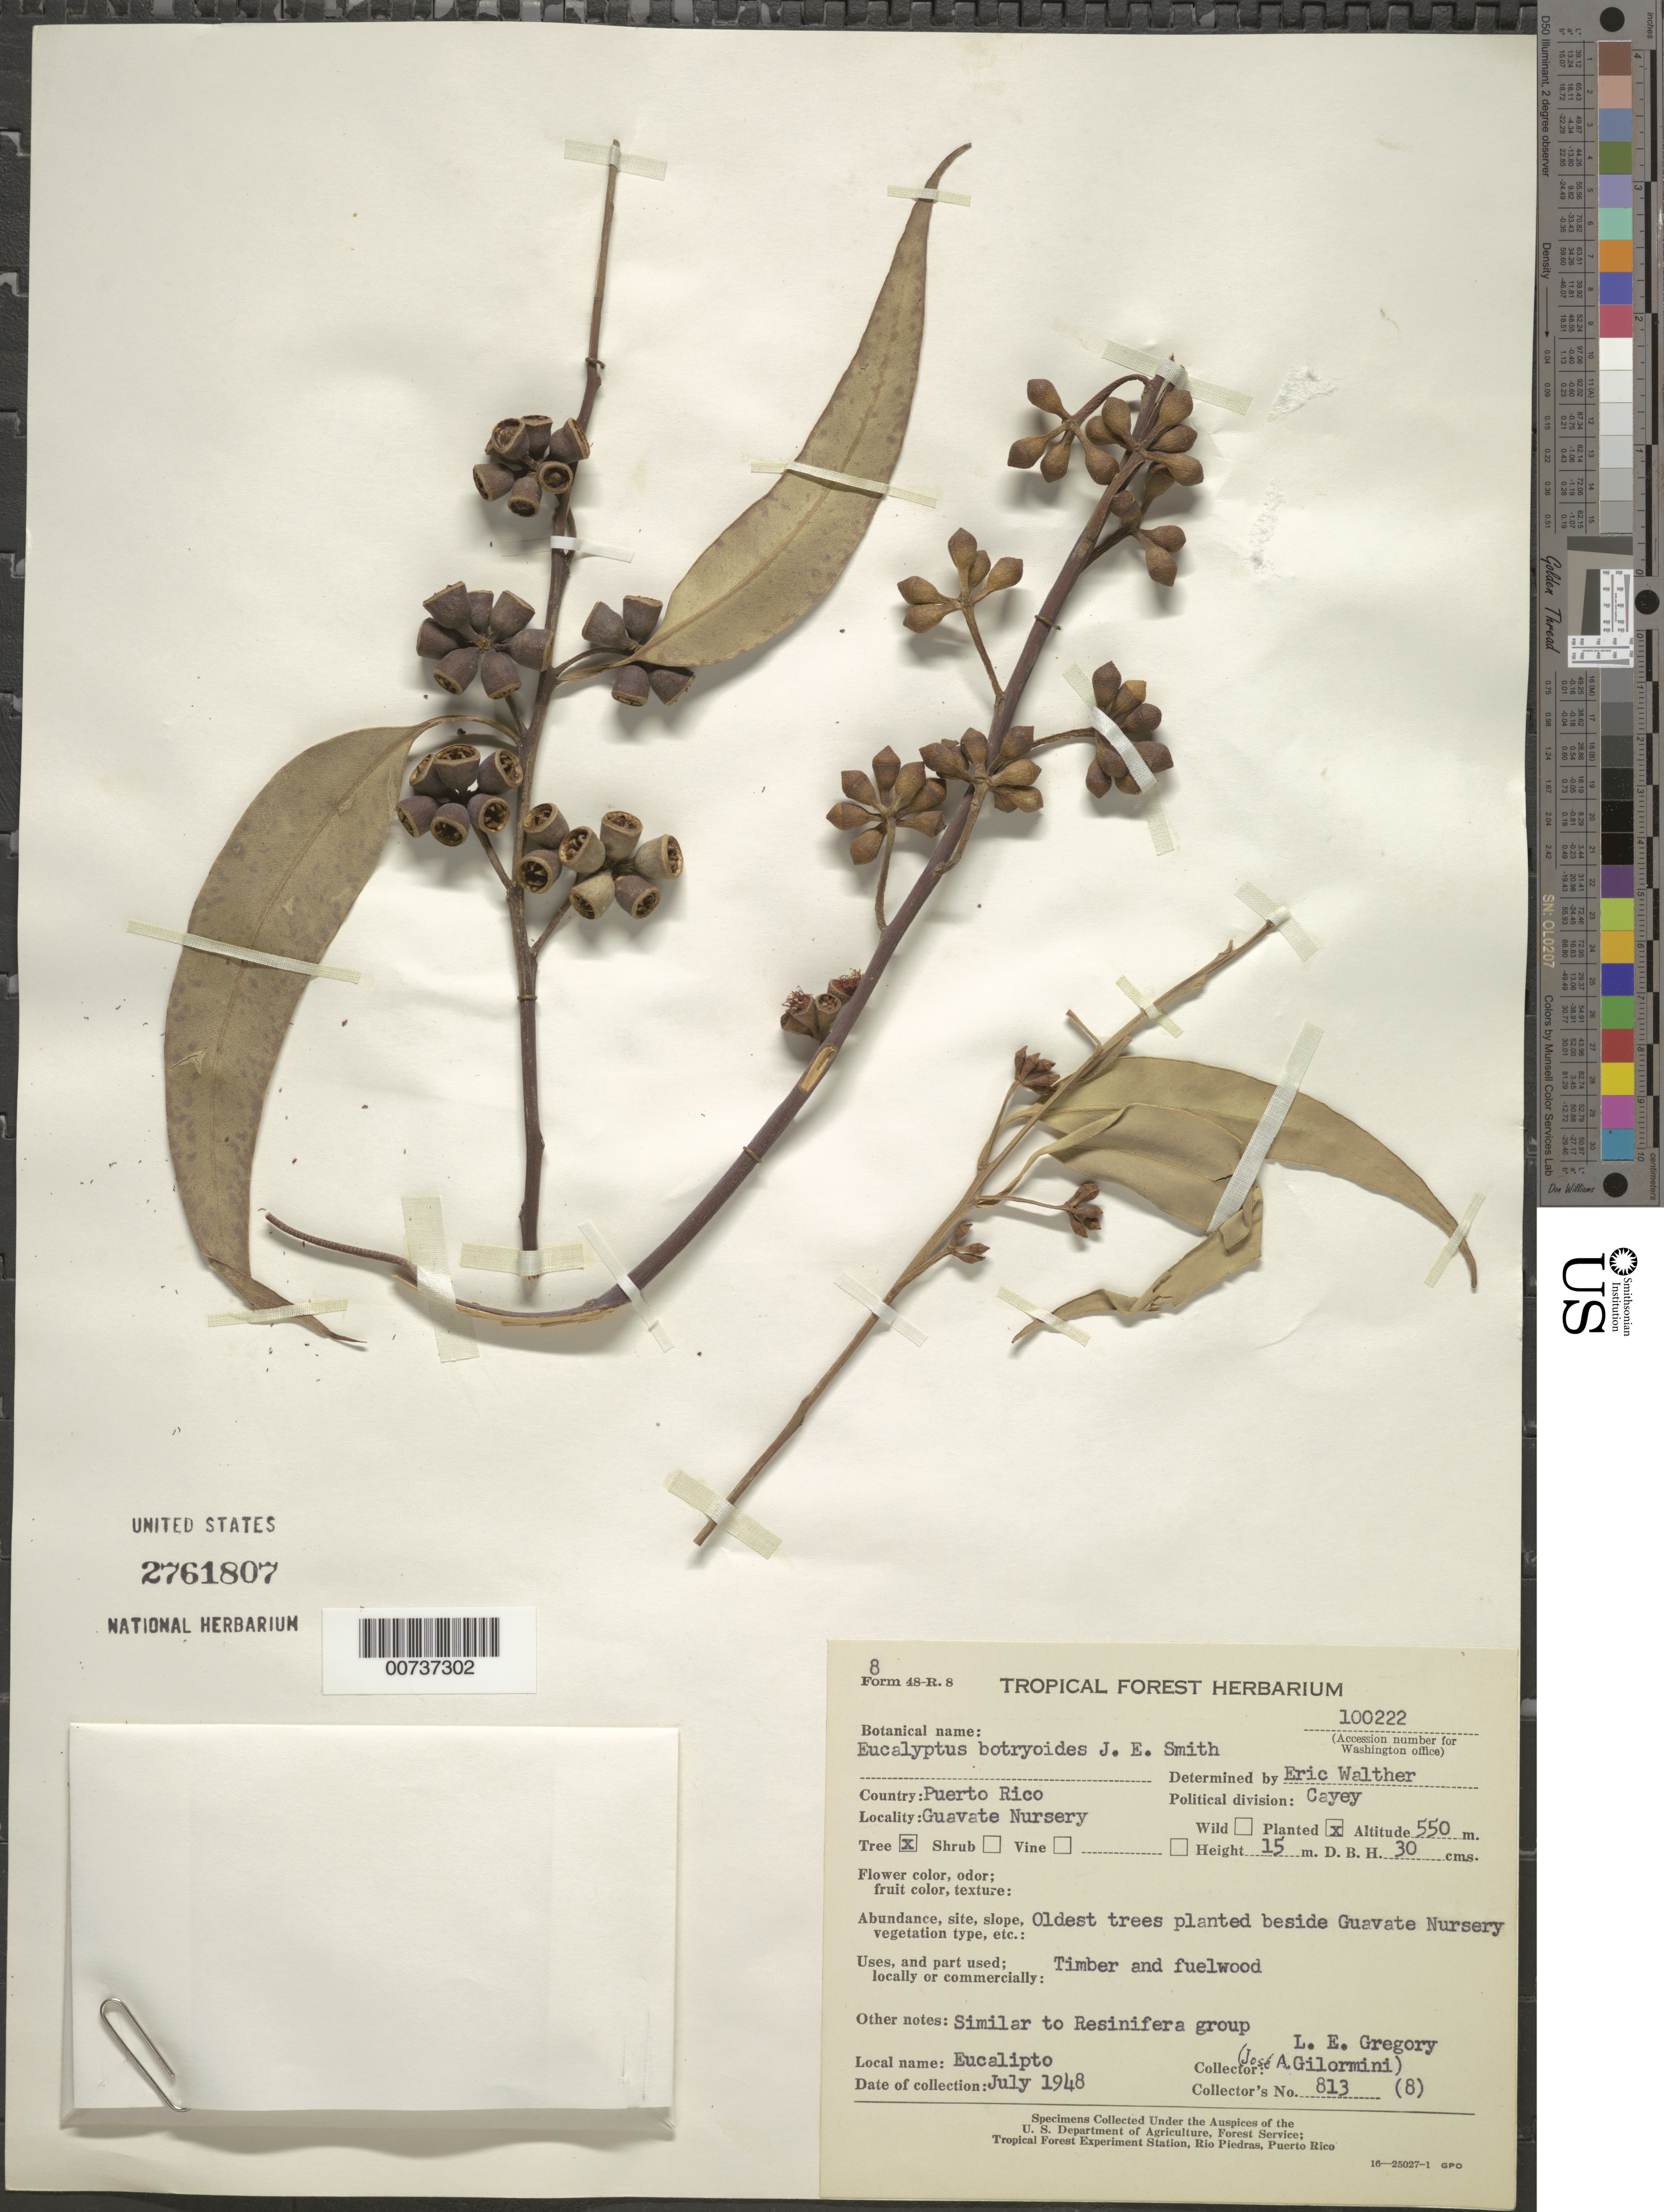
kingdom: Plantae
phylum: Tracheophyta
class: Magnoliopsida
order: Myrtales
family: Myrtaceae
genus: Eucalyptus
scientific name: Eucalyptus botryoides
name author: Sm.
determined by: Walther, E.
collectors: L. E. Gregory & J. Gilormini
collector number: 813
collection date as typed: Jul 1948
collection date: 1948-07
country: Puerto Rico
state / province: Cayey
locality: Guavate Nursery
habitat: Oldest trees planted beside Guavate Nursery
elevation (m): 550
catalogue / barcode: US 2761807